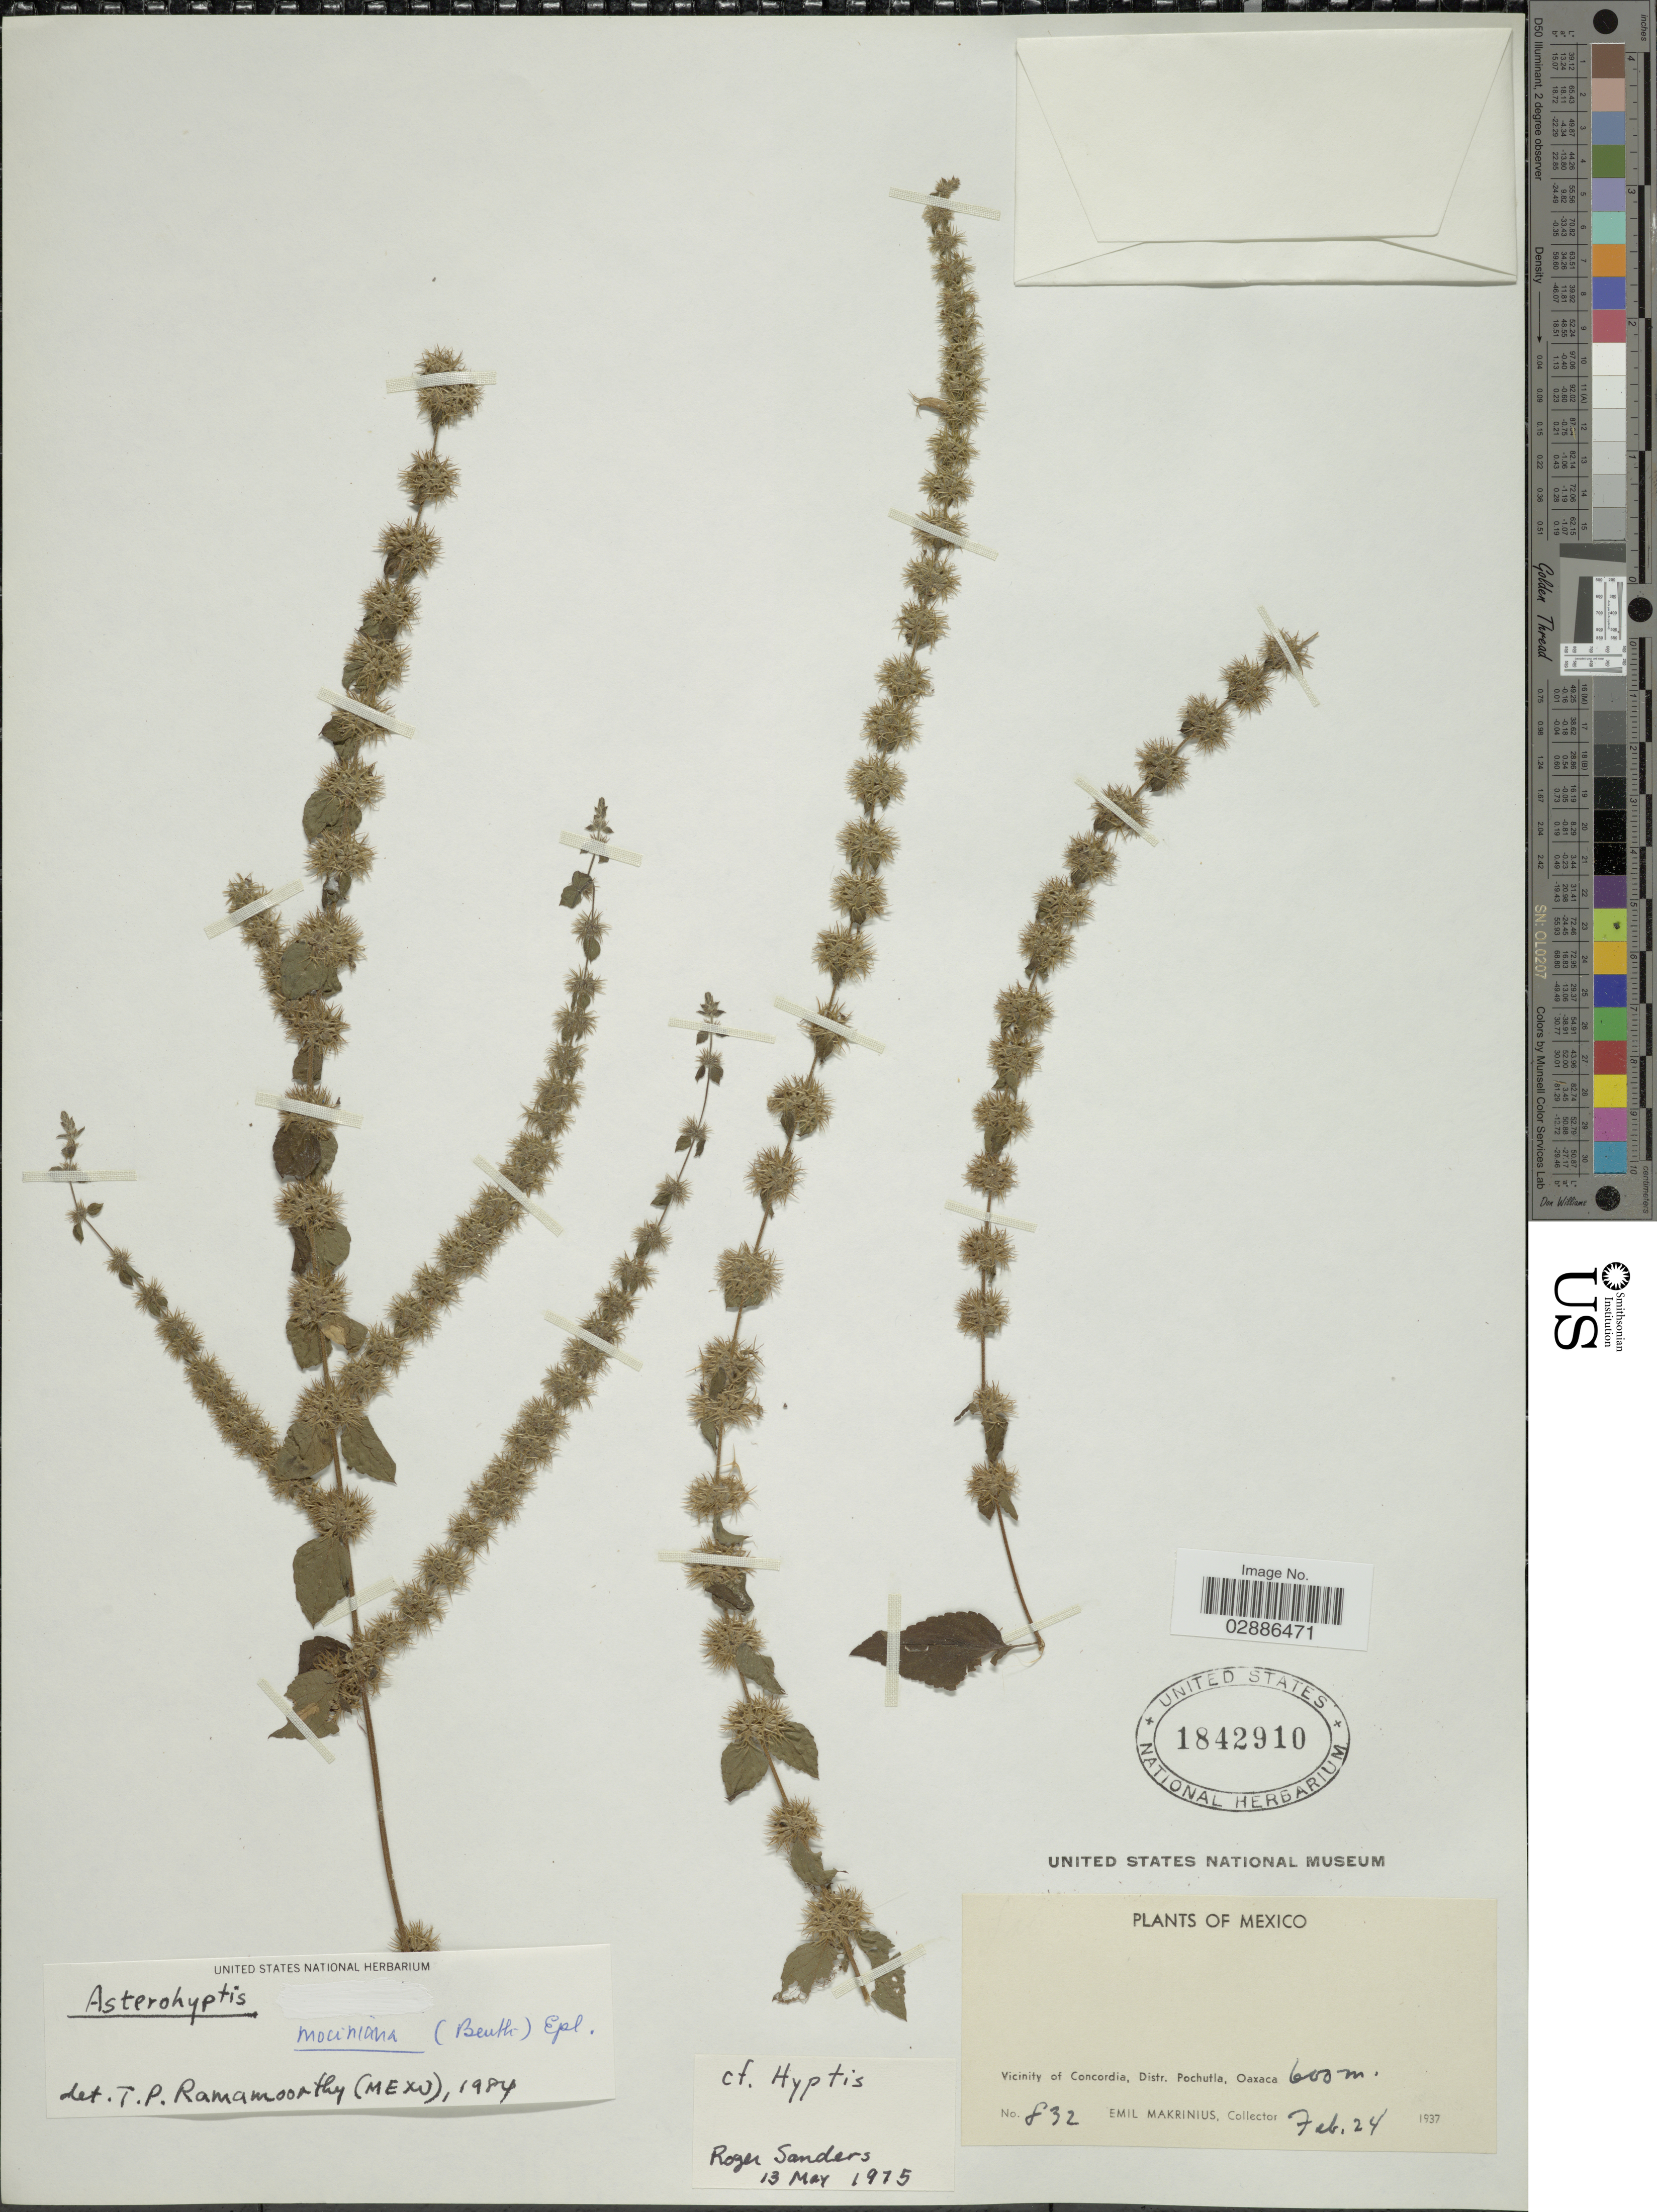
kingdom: Plantae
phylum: Tracheophyta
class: Magnoliopsida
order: Lamiales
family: Lamiaceae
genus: Asterohyptis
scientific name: Asterohyptis mociniana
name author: (Benth.) Epling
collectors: E. Makrinius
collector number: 832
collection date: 1937-02-24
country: Mexico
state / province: Oaxaca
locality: Vicinity of Concordia, Distr. Pochutla, Oaxaca.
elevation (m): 600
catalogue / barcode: US 1842910